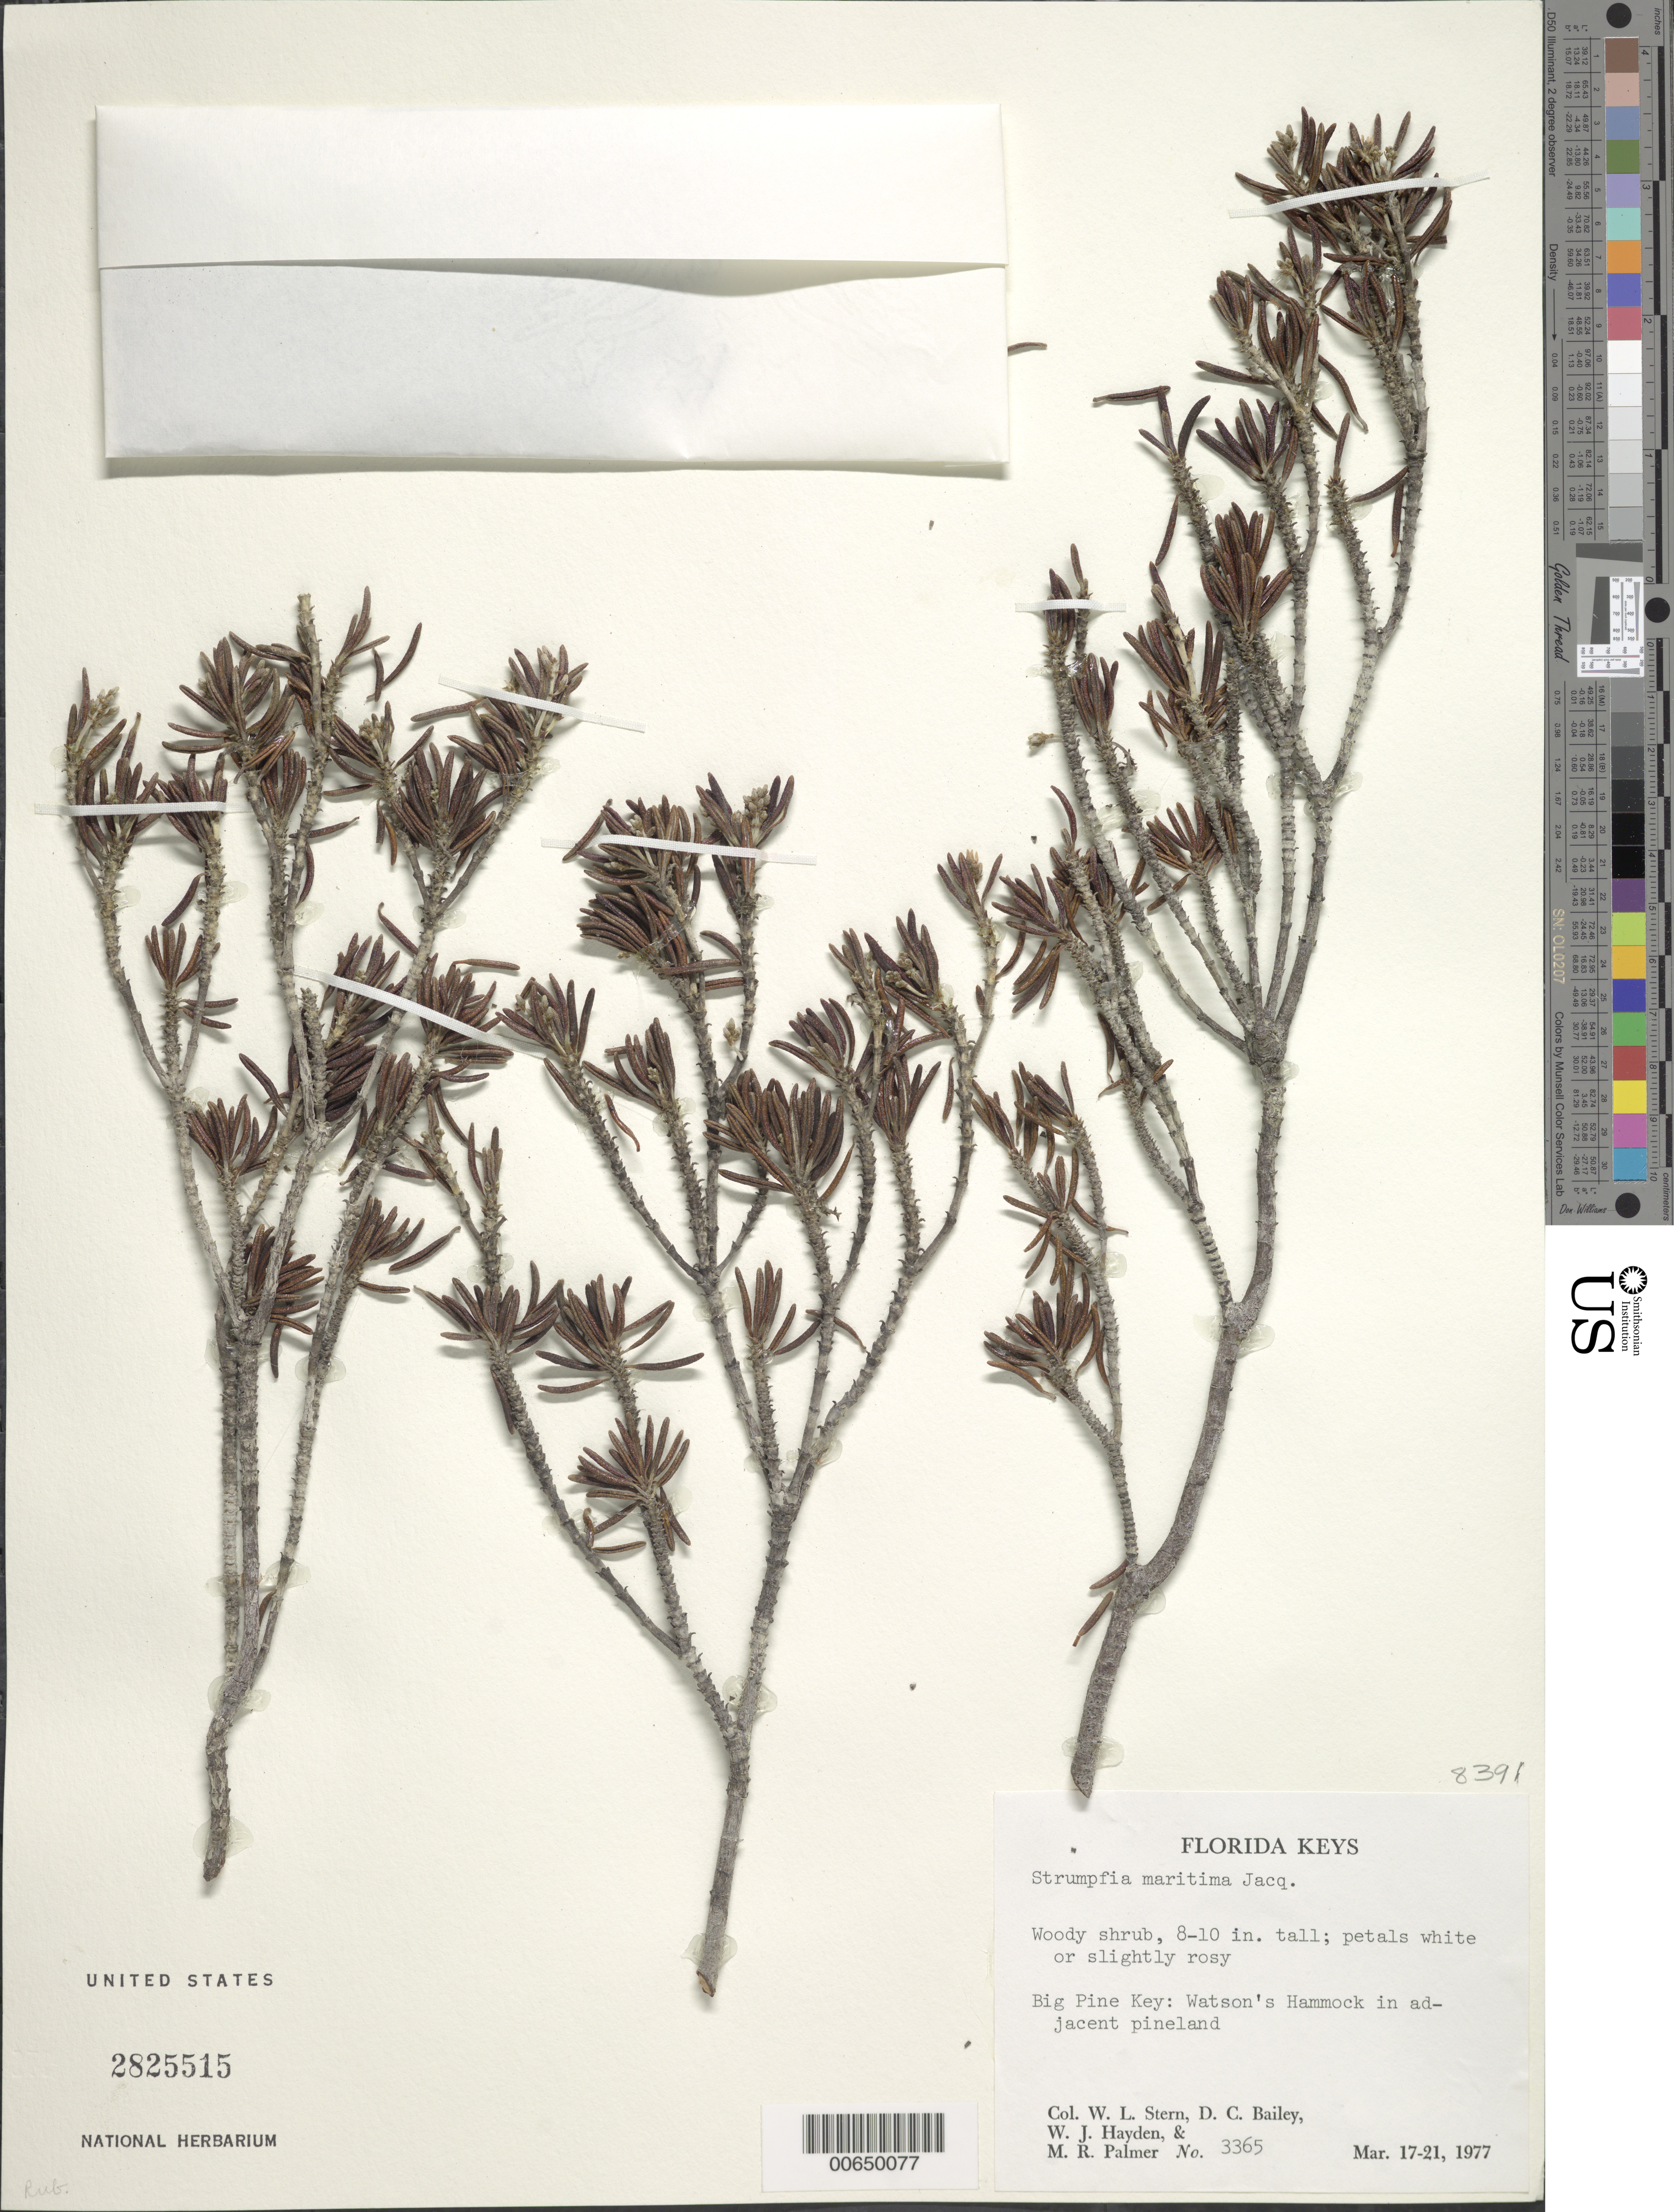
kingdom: Plantae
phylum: Tracheophyta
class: Magnoliopsida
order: Gentianales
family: Rubiaceae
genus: Strumpfia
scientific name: Strumpfia maritima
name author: Jacq.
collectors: W. L. Stern, D. C. Bailey, W. Hayden & M. R. Palmer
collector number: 3365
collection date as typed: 17 Mar 1977 to 21 Mar 1977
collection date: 1977-03-17/1977-03-21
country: United States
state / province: Florida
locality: Big Pine Key: Watson's Hammock.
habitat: In adjacent pineland.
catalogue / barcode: US 2825515